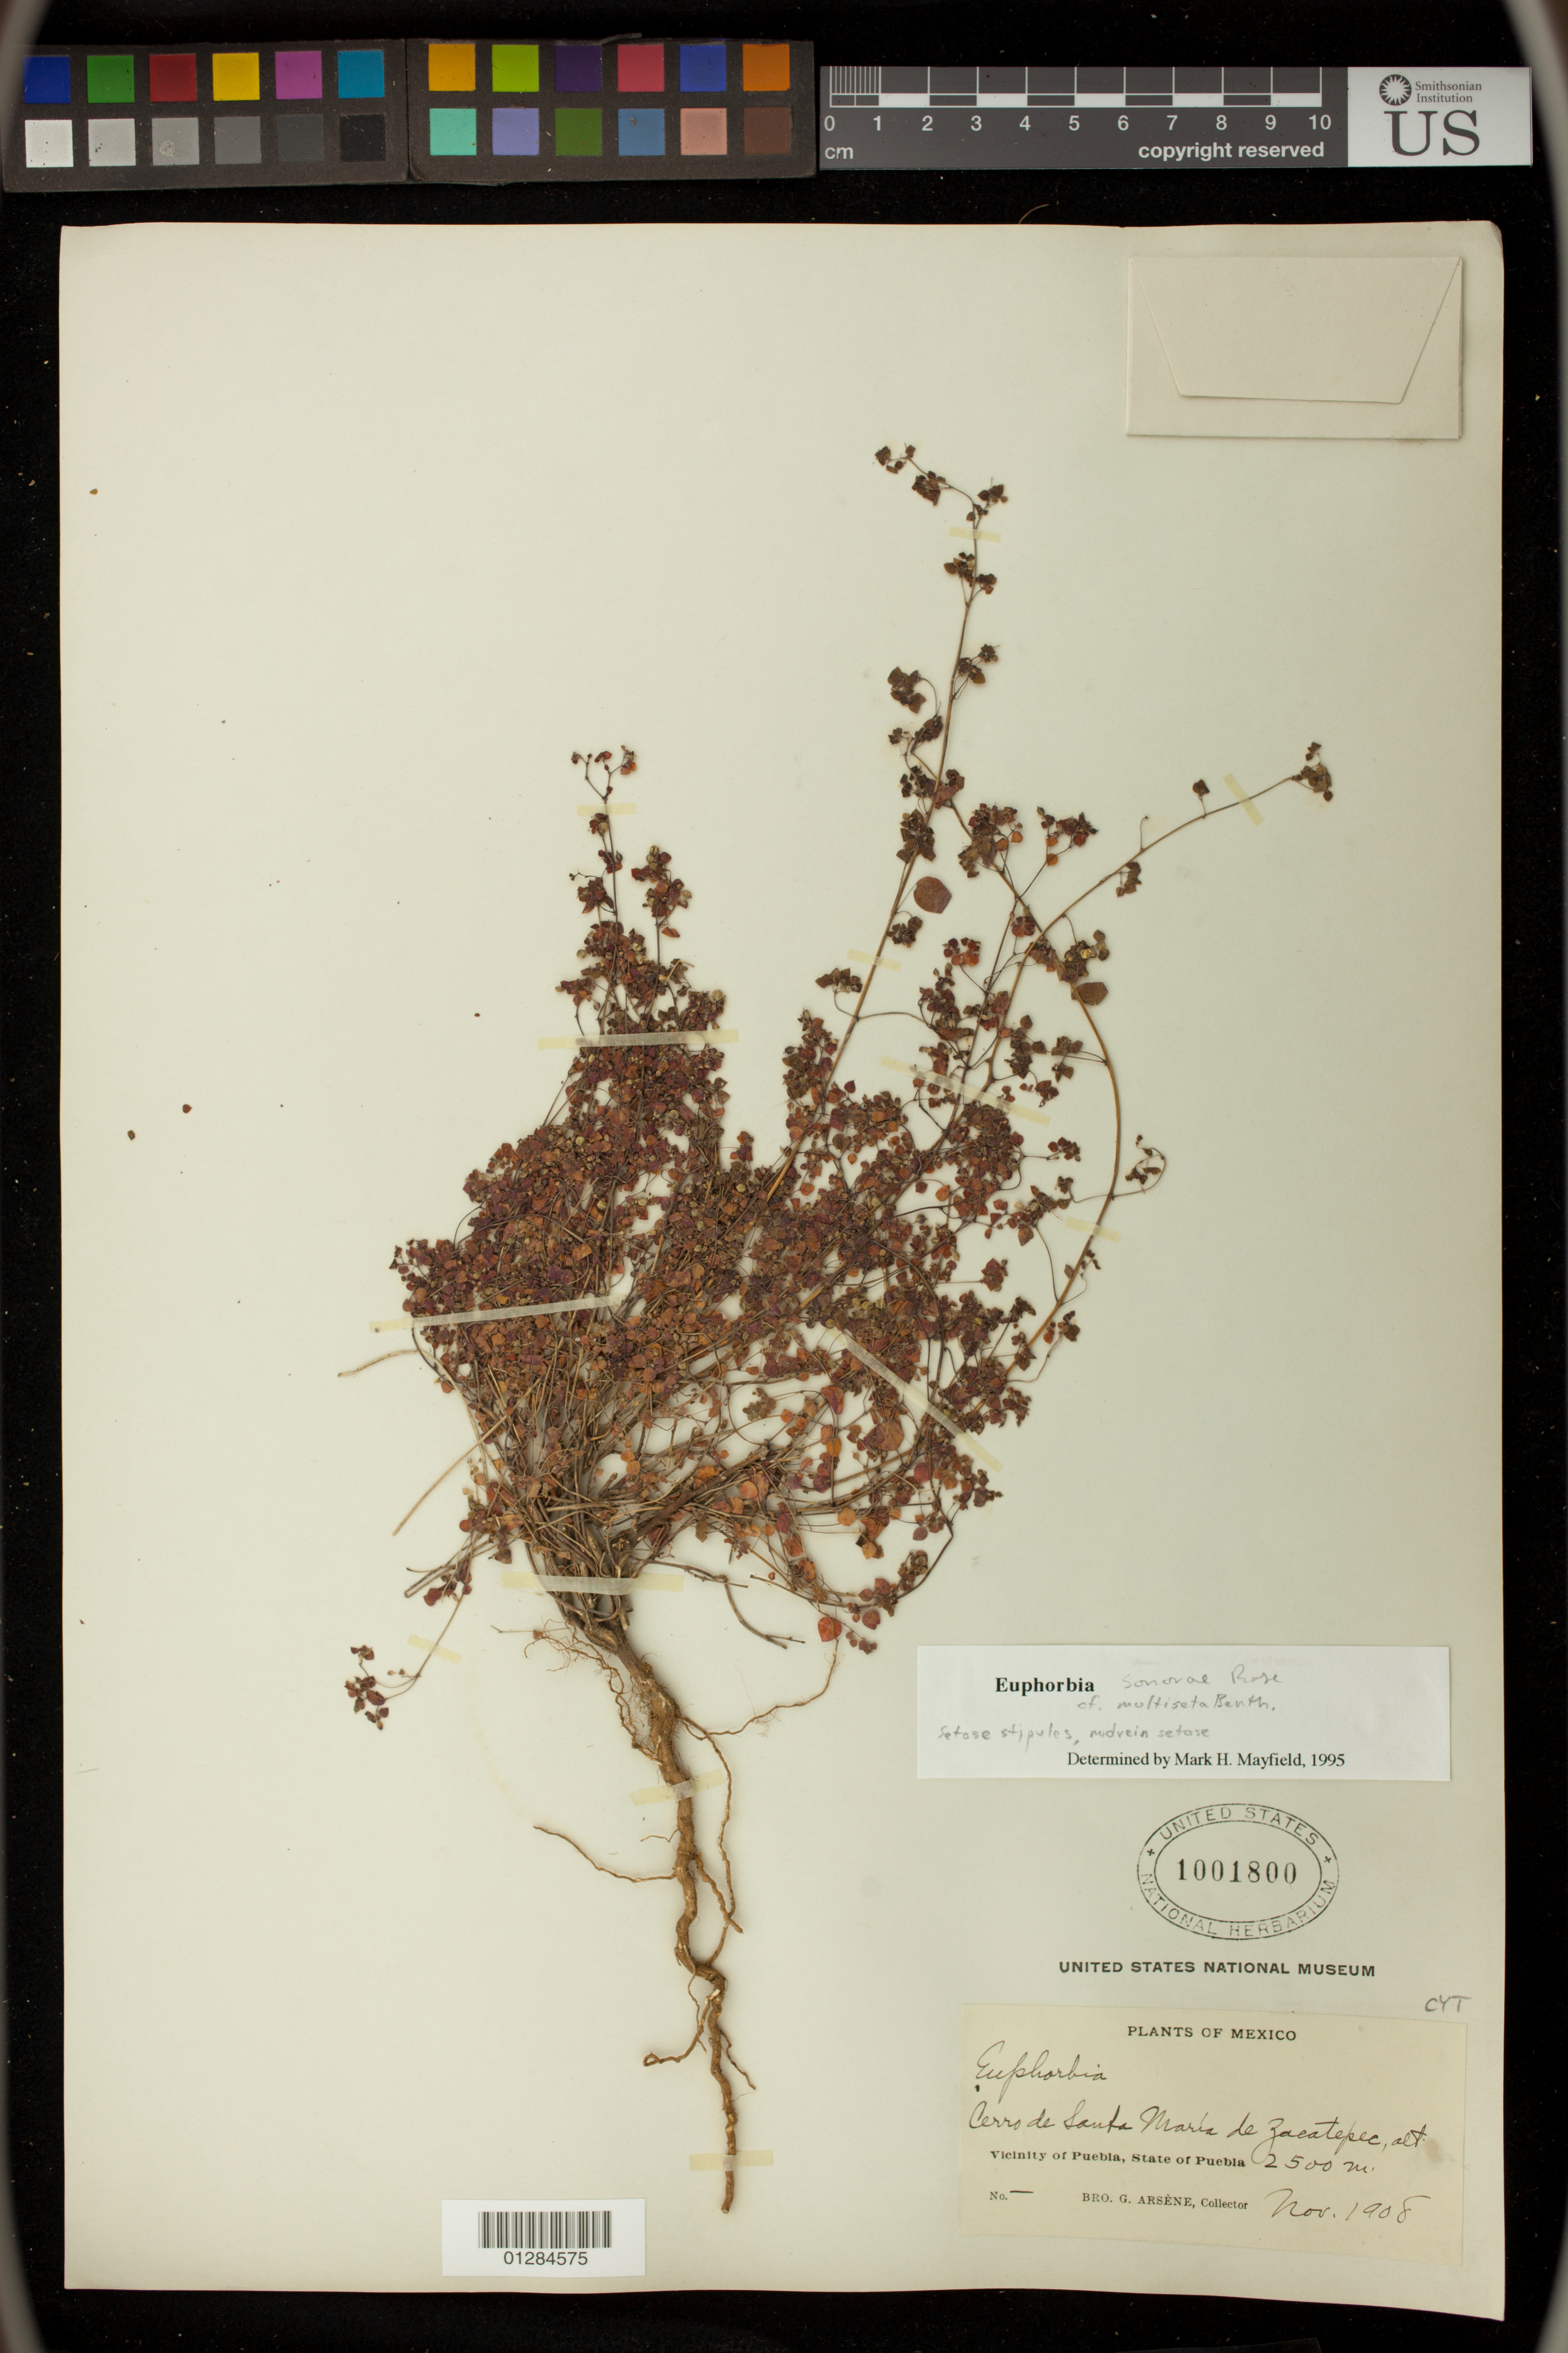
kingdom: Plantae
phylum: Tracheophyta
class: Magnoliopsida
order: Malpighiales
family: Euphorbiaceae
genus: Euphorbia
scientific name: Euphorbia sonorae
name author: Rose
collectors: Bro. G. Arsène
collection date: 1908-11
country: Mexico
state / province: Puebla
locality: Vicinity of Puebla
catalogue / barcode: US 1001800